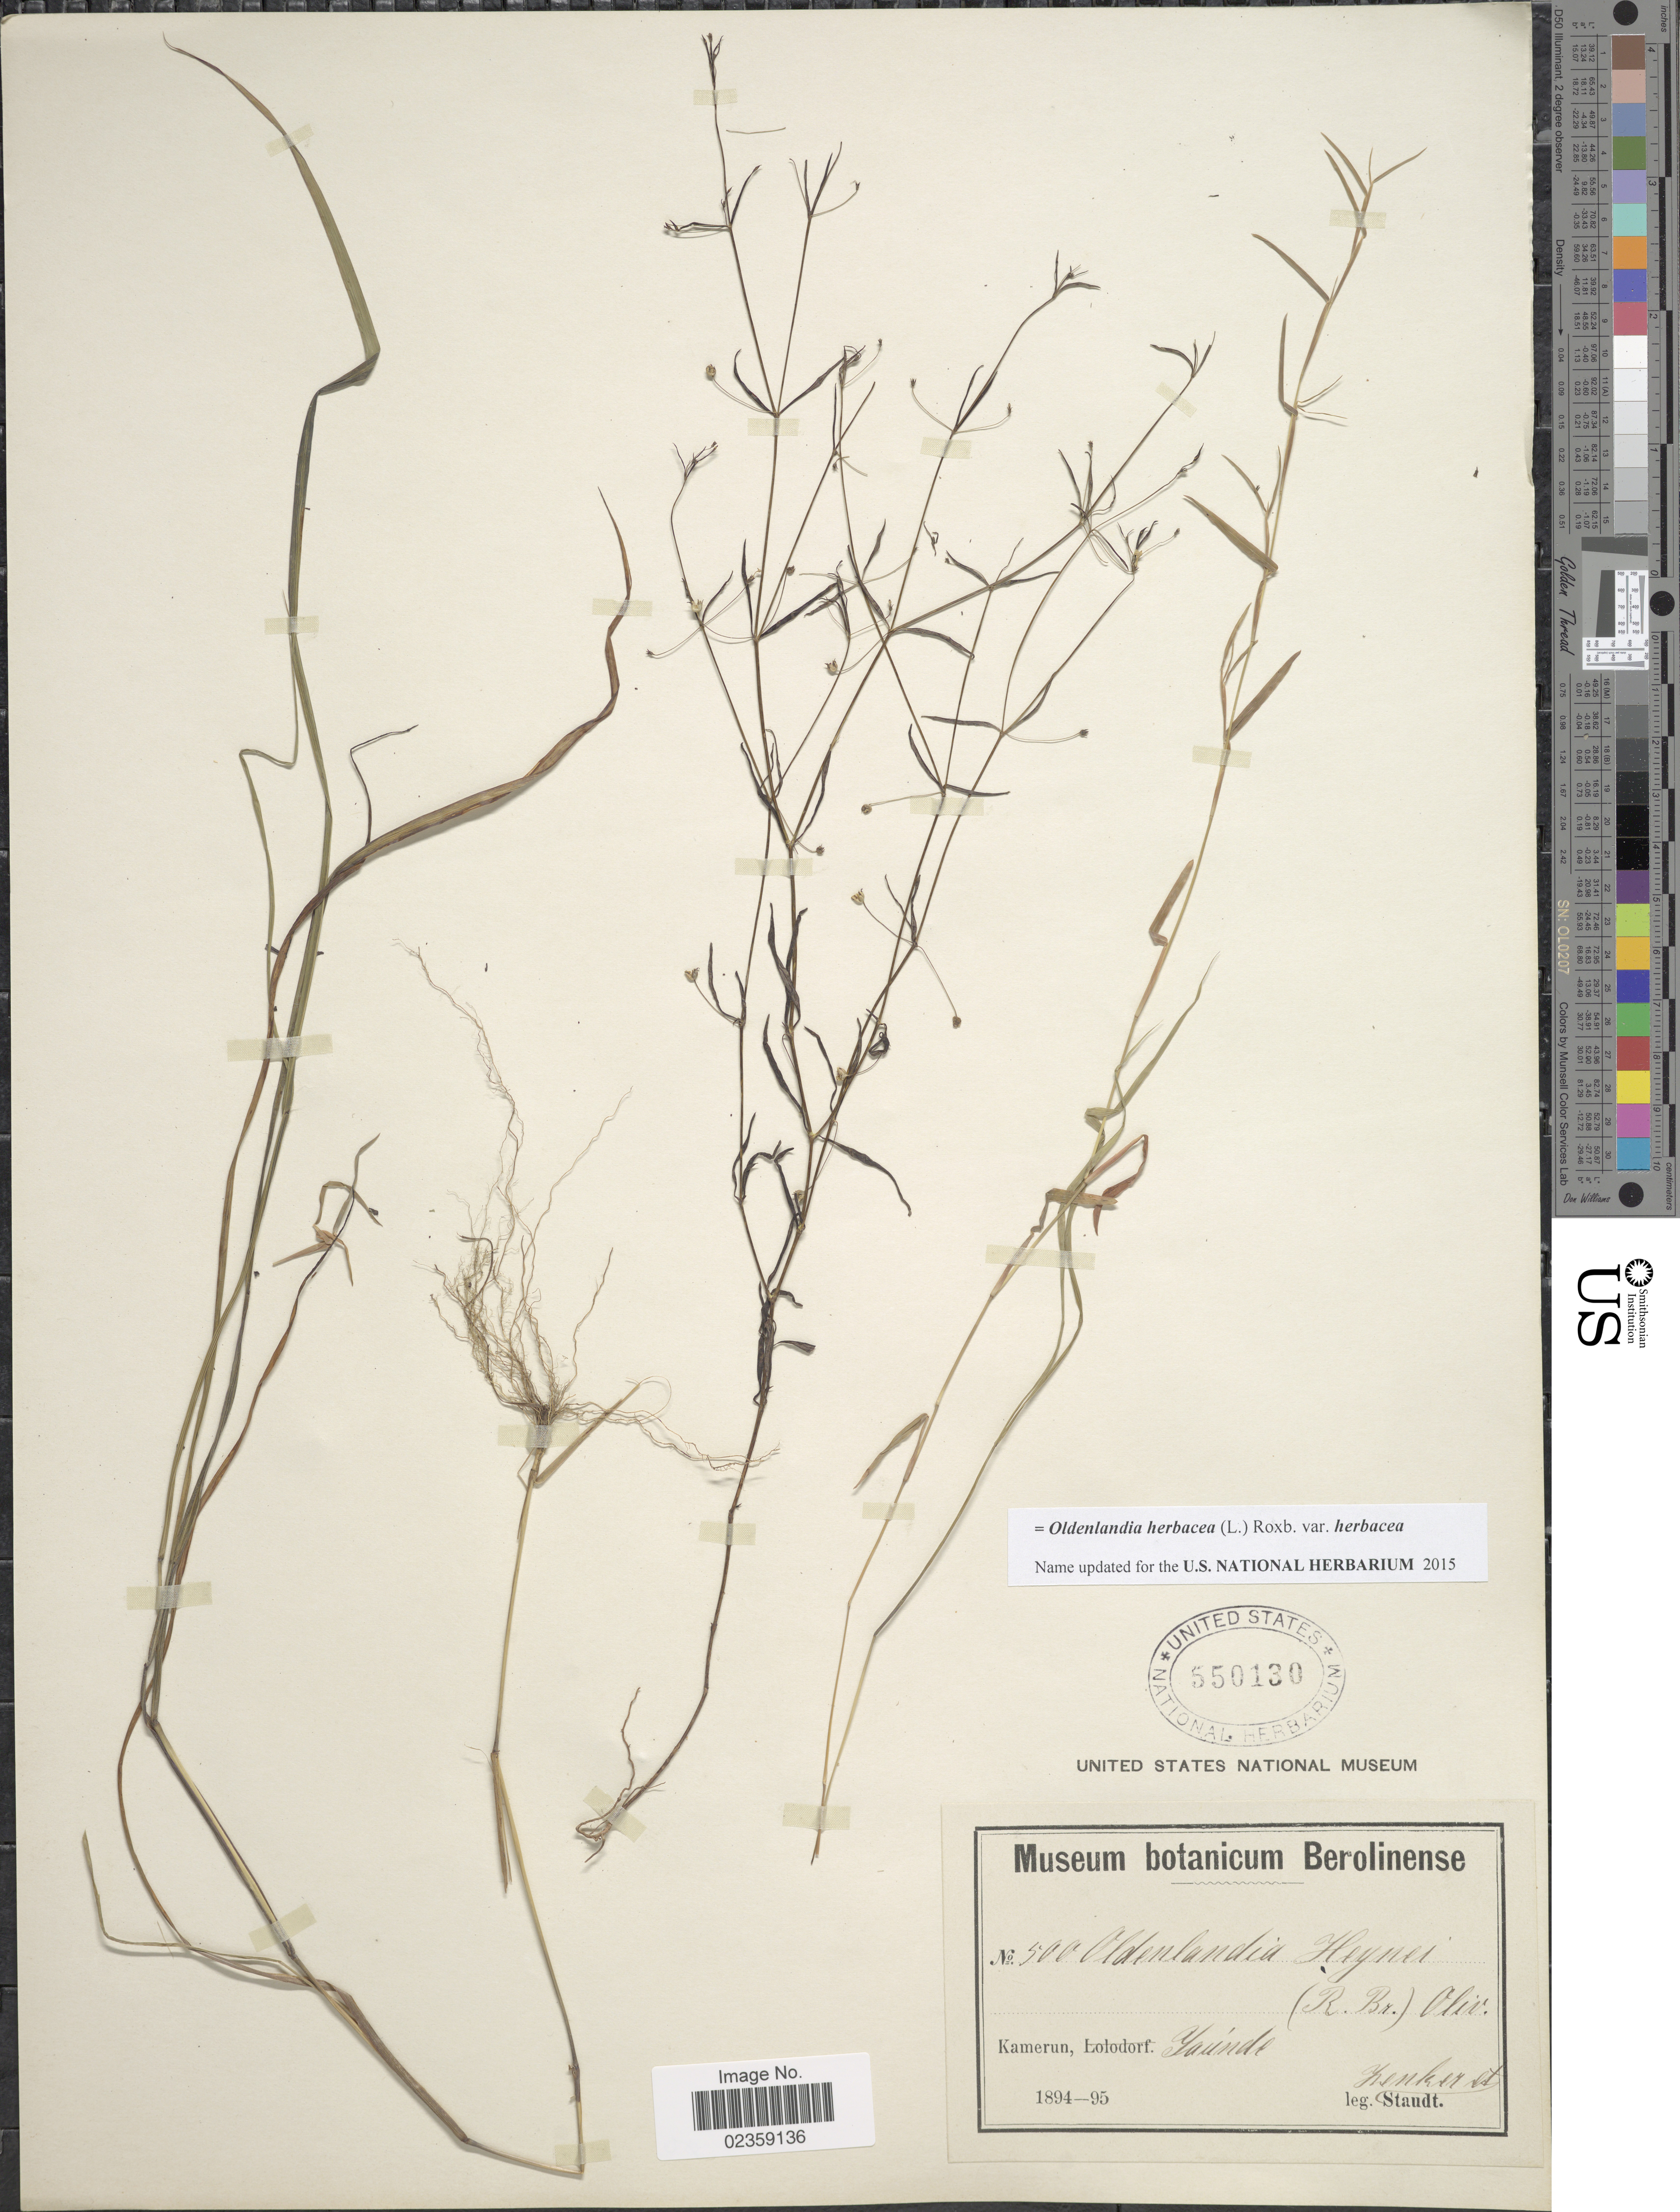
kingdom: Plantae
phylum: Tracheophyta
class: Magnoliopsida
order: Gentianales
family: Rubiaceae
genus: Oldenlandia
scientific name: Oldenlandia herbacea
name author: (L.) Roxb.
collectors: Zenker, -- & -. Staudt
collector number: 500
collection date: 1894/1895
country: Cameroon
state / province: Centre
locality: Kamerun, Yaúnde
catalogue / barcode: US 550130